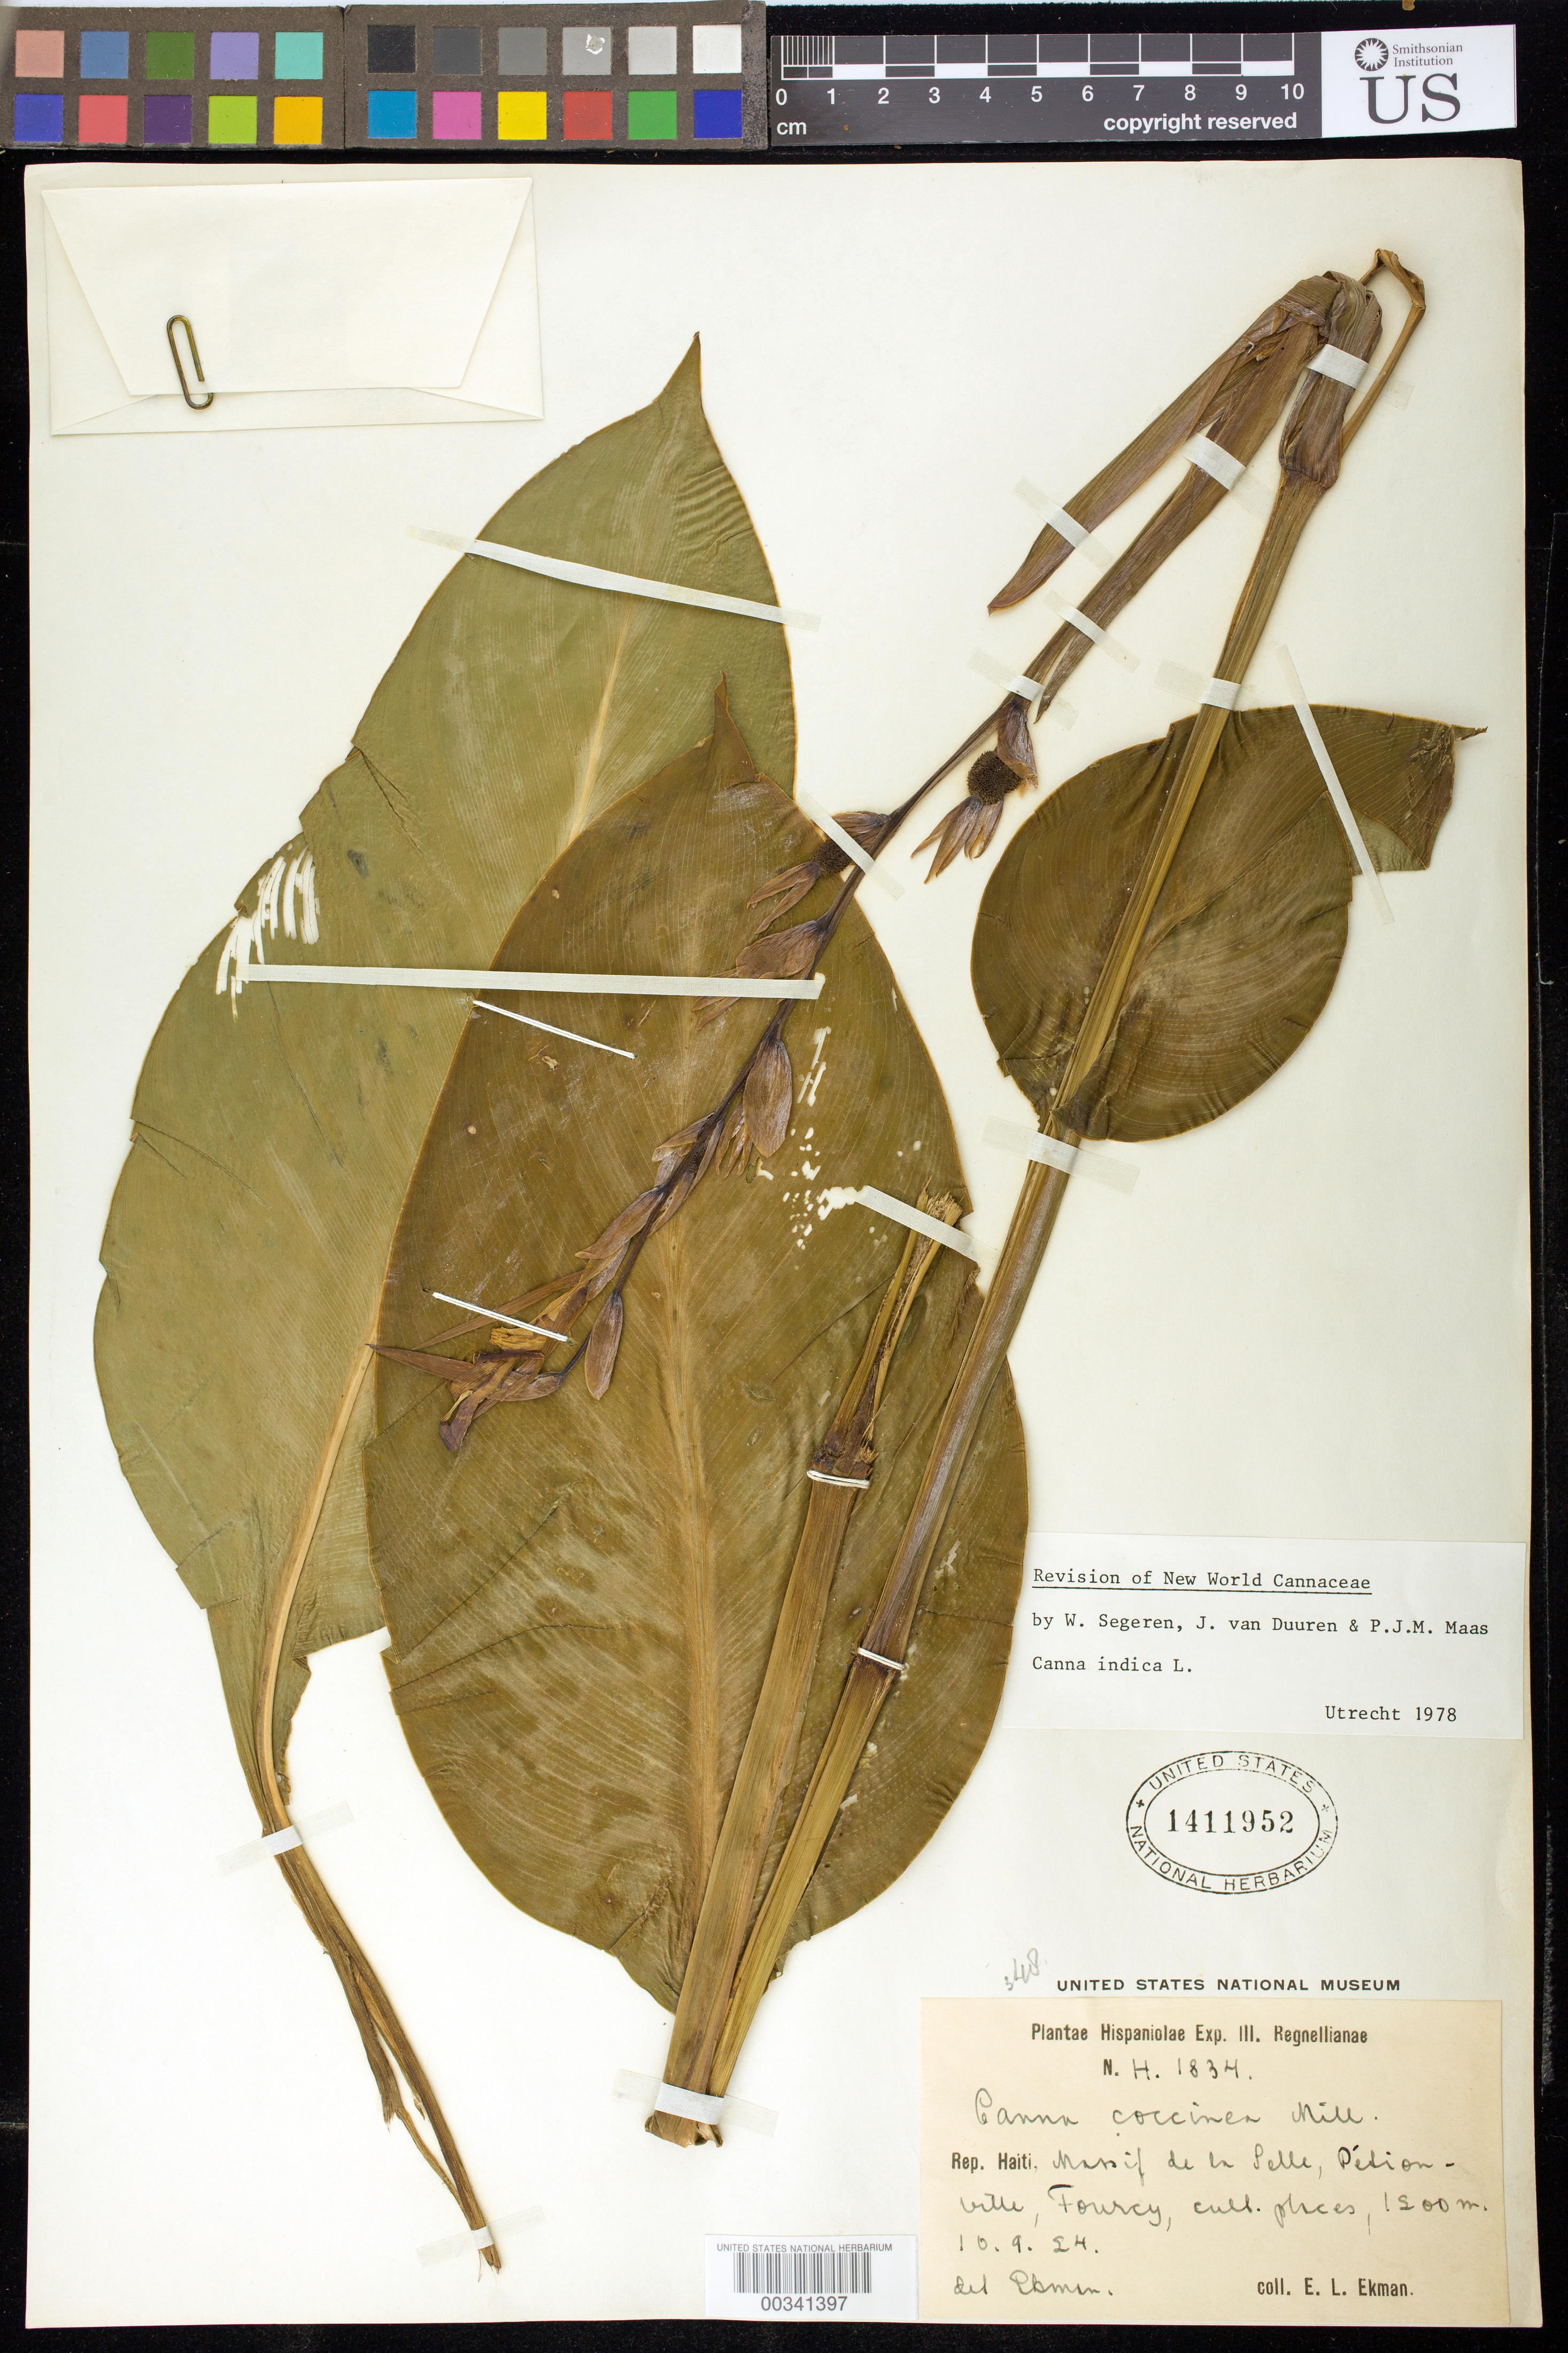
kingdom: Plantae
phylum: Tracheophyta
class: Liliopsida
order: Zingiberales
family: Cannaceae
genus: Canna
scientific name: Canna indica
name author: L.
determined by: Segeren, W.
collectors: E. L. Ekman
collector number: H.1834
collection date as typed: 10 Sep 1924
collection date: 1924-09-10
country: Haiti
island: Hispaniola Island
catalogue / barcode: US 1411952